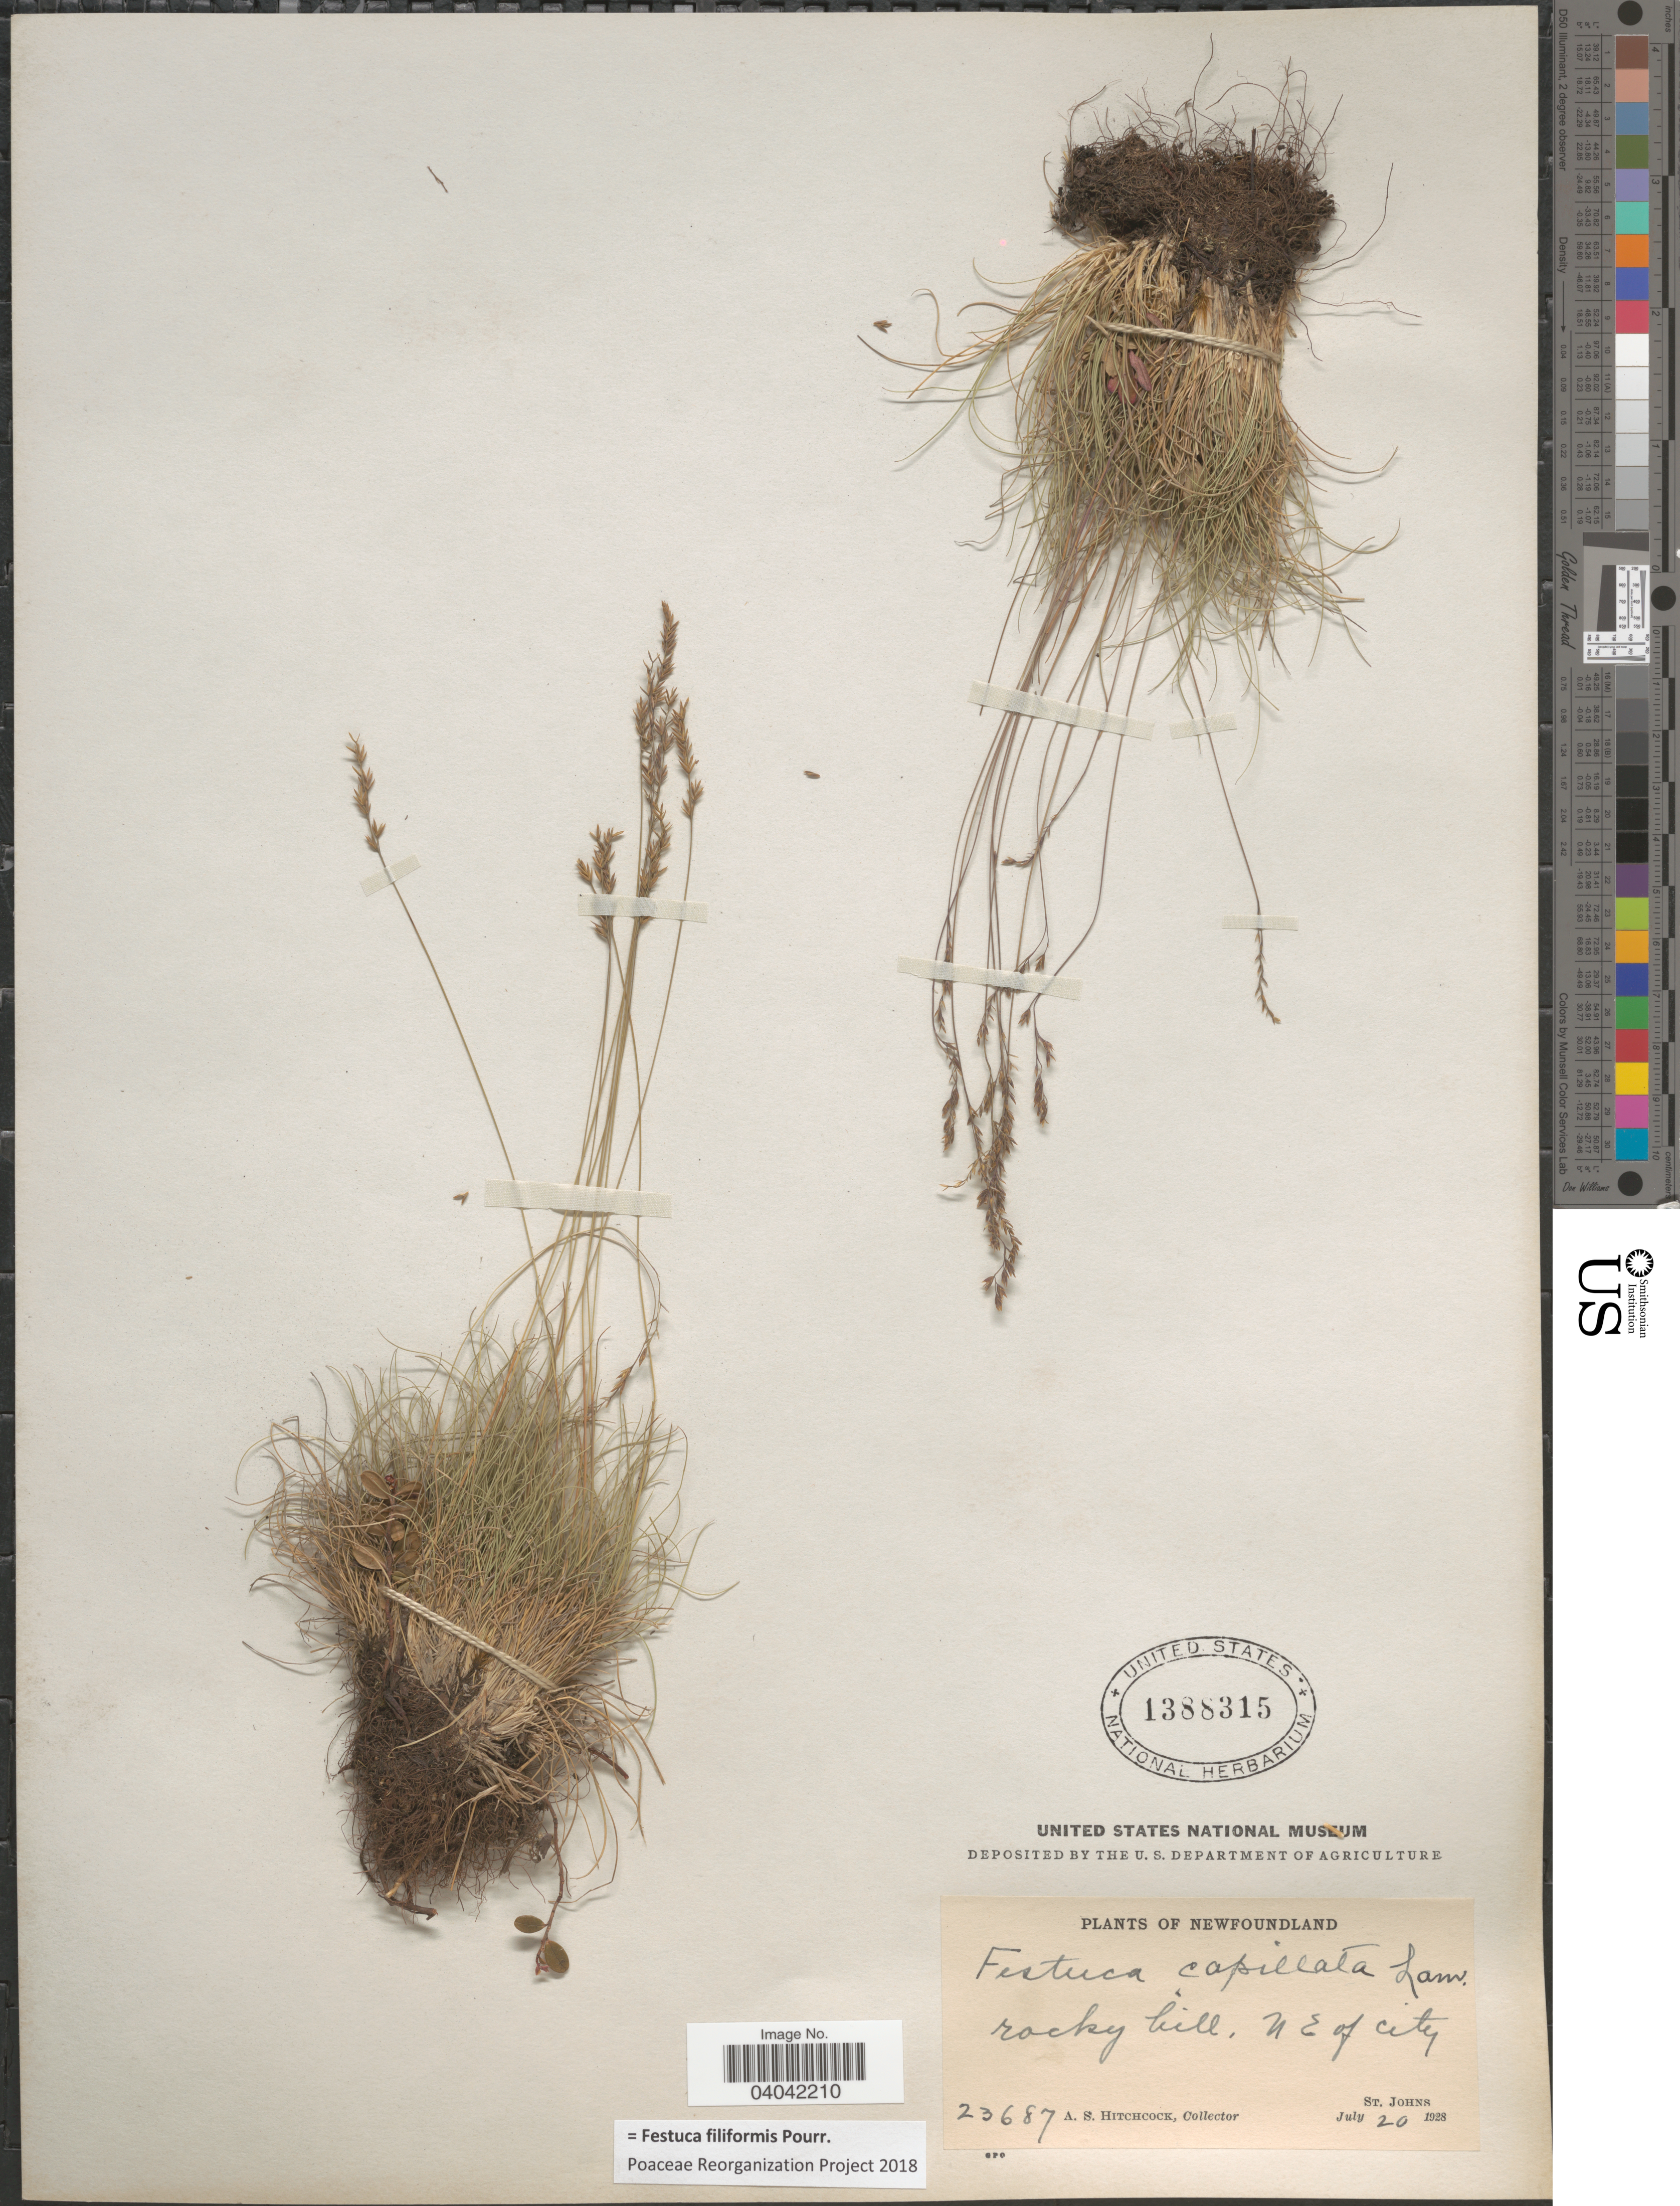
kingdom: Plantae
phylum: Tracheophyta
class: Liliopsida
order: Poales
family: Poaceae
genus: Festuca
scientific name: Festuca filiformis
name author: Pourr.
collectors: A. S. Hitchcock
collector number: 23687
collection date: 1928-07-20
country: Canada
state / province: Newfoundland and Labrador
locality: Rocky hill, N E of city. St. Johns.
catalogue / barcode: US 1388315